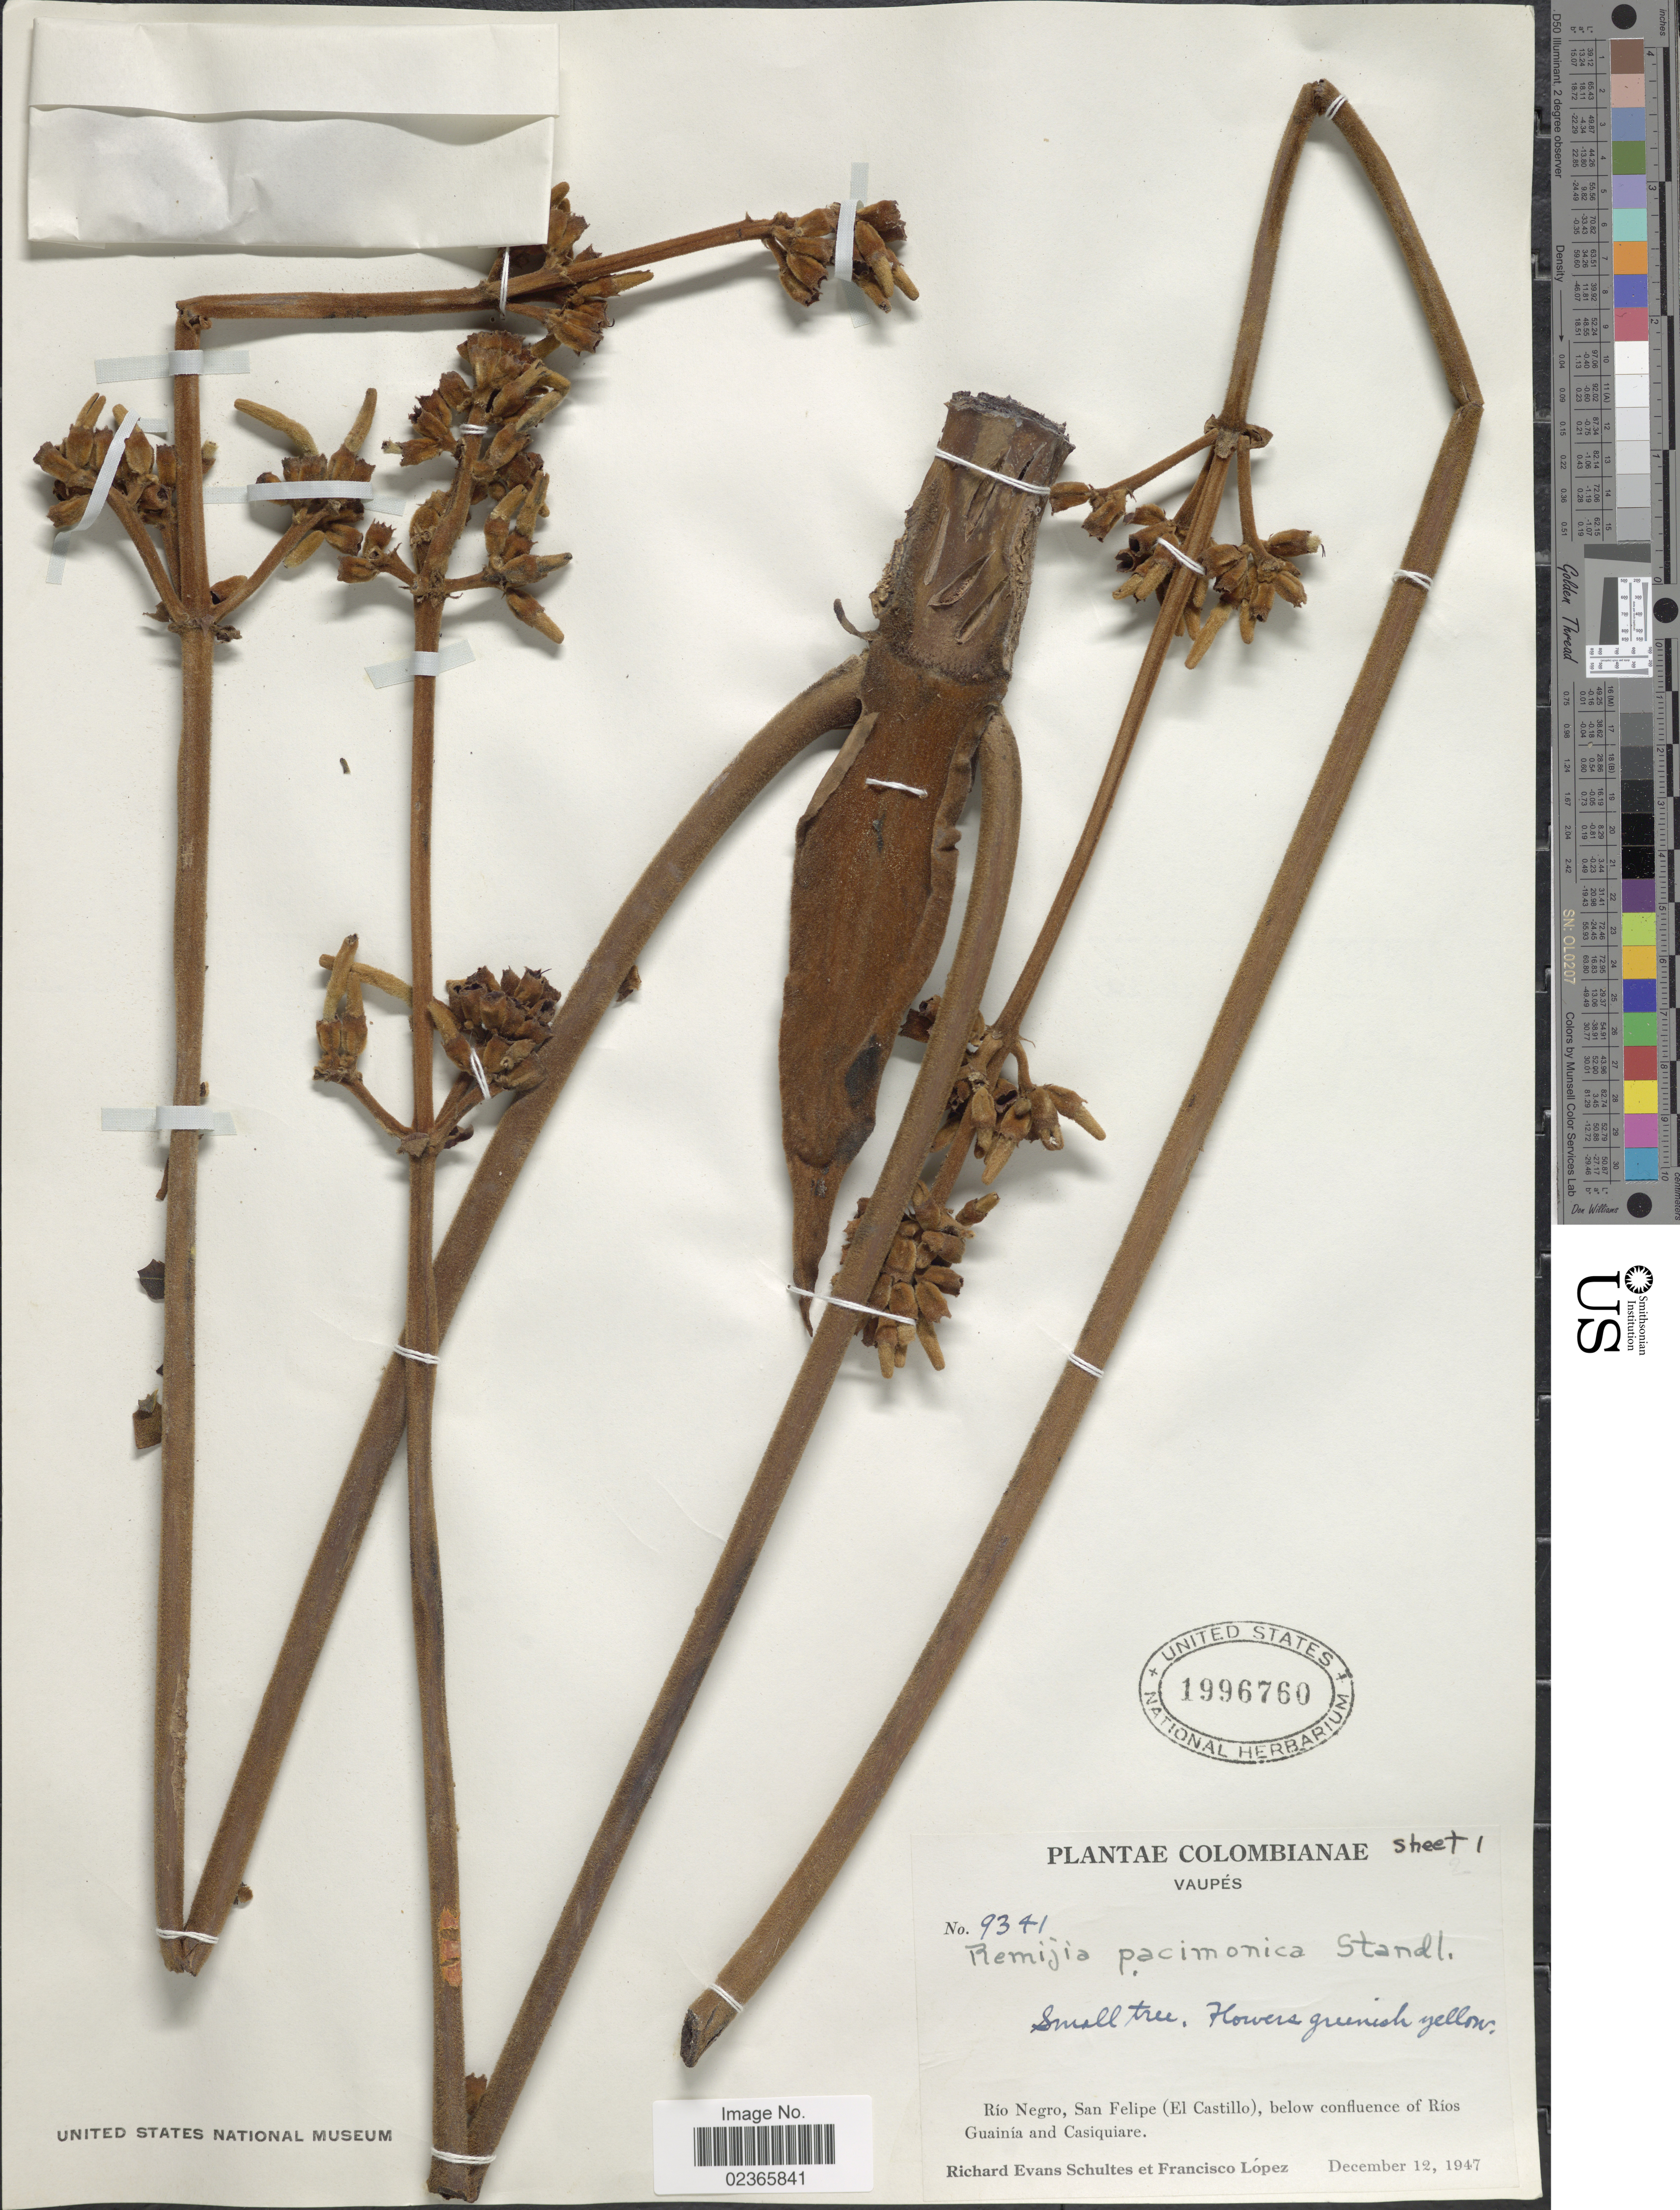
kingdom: Plantae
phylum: Tracheophyta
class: Magnoliopsida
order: Gentianales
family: Rubiaceae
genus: Remijia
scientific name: Remijia pacimonica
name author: Standl.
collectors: R. E. Schultes & F. Lopéz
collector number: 9341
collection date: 1947-12-12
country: Colombia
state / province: Vaupés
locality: Rio Negro, San Felipe (El Castillo), below confluence of Rios Guainia and Casiquiare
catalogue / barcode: US 1996760